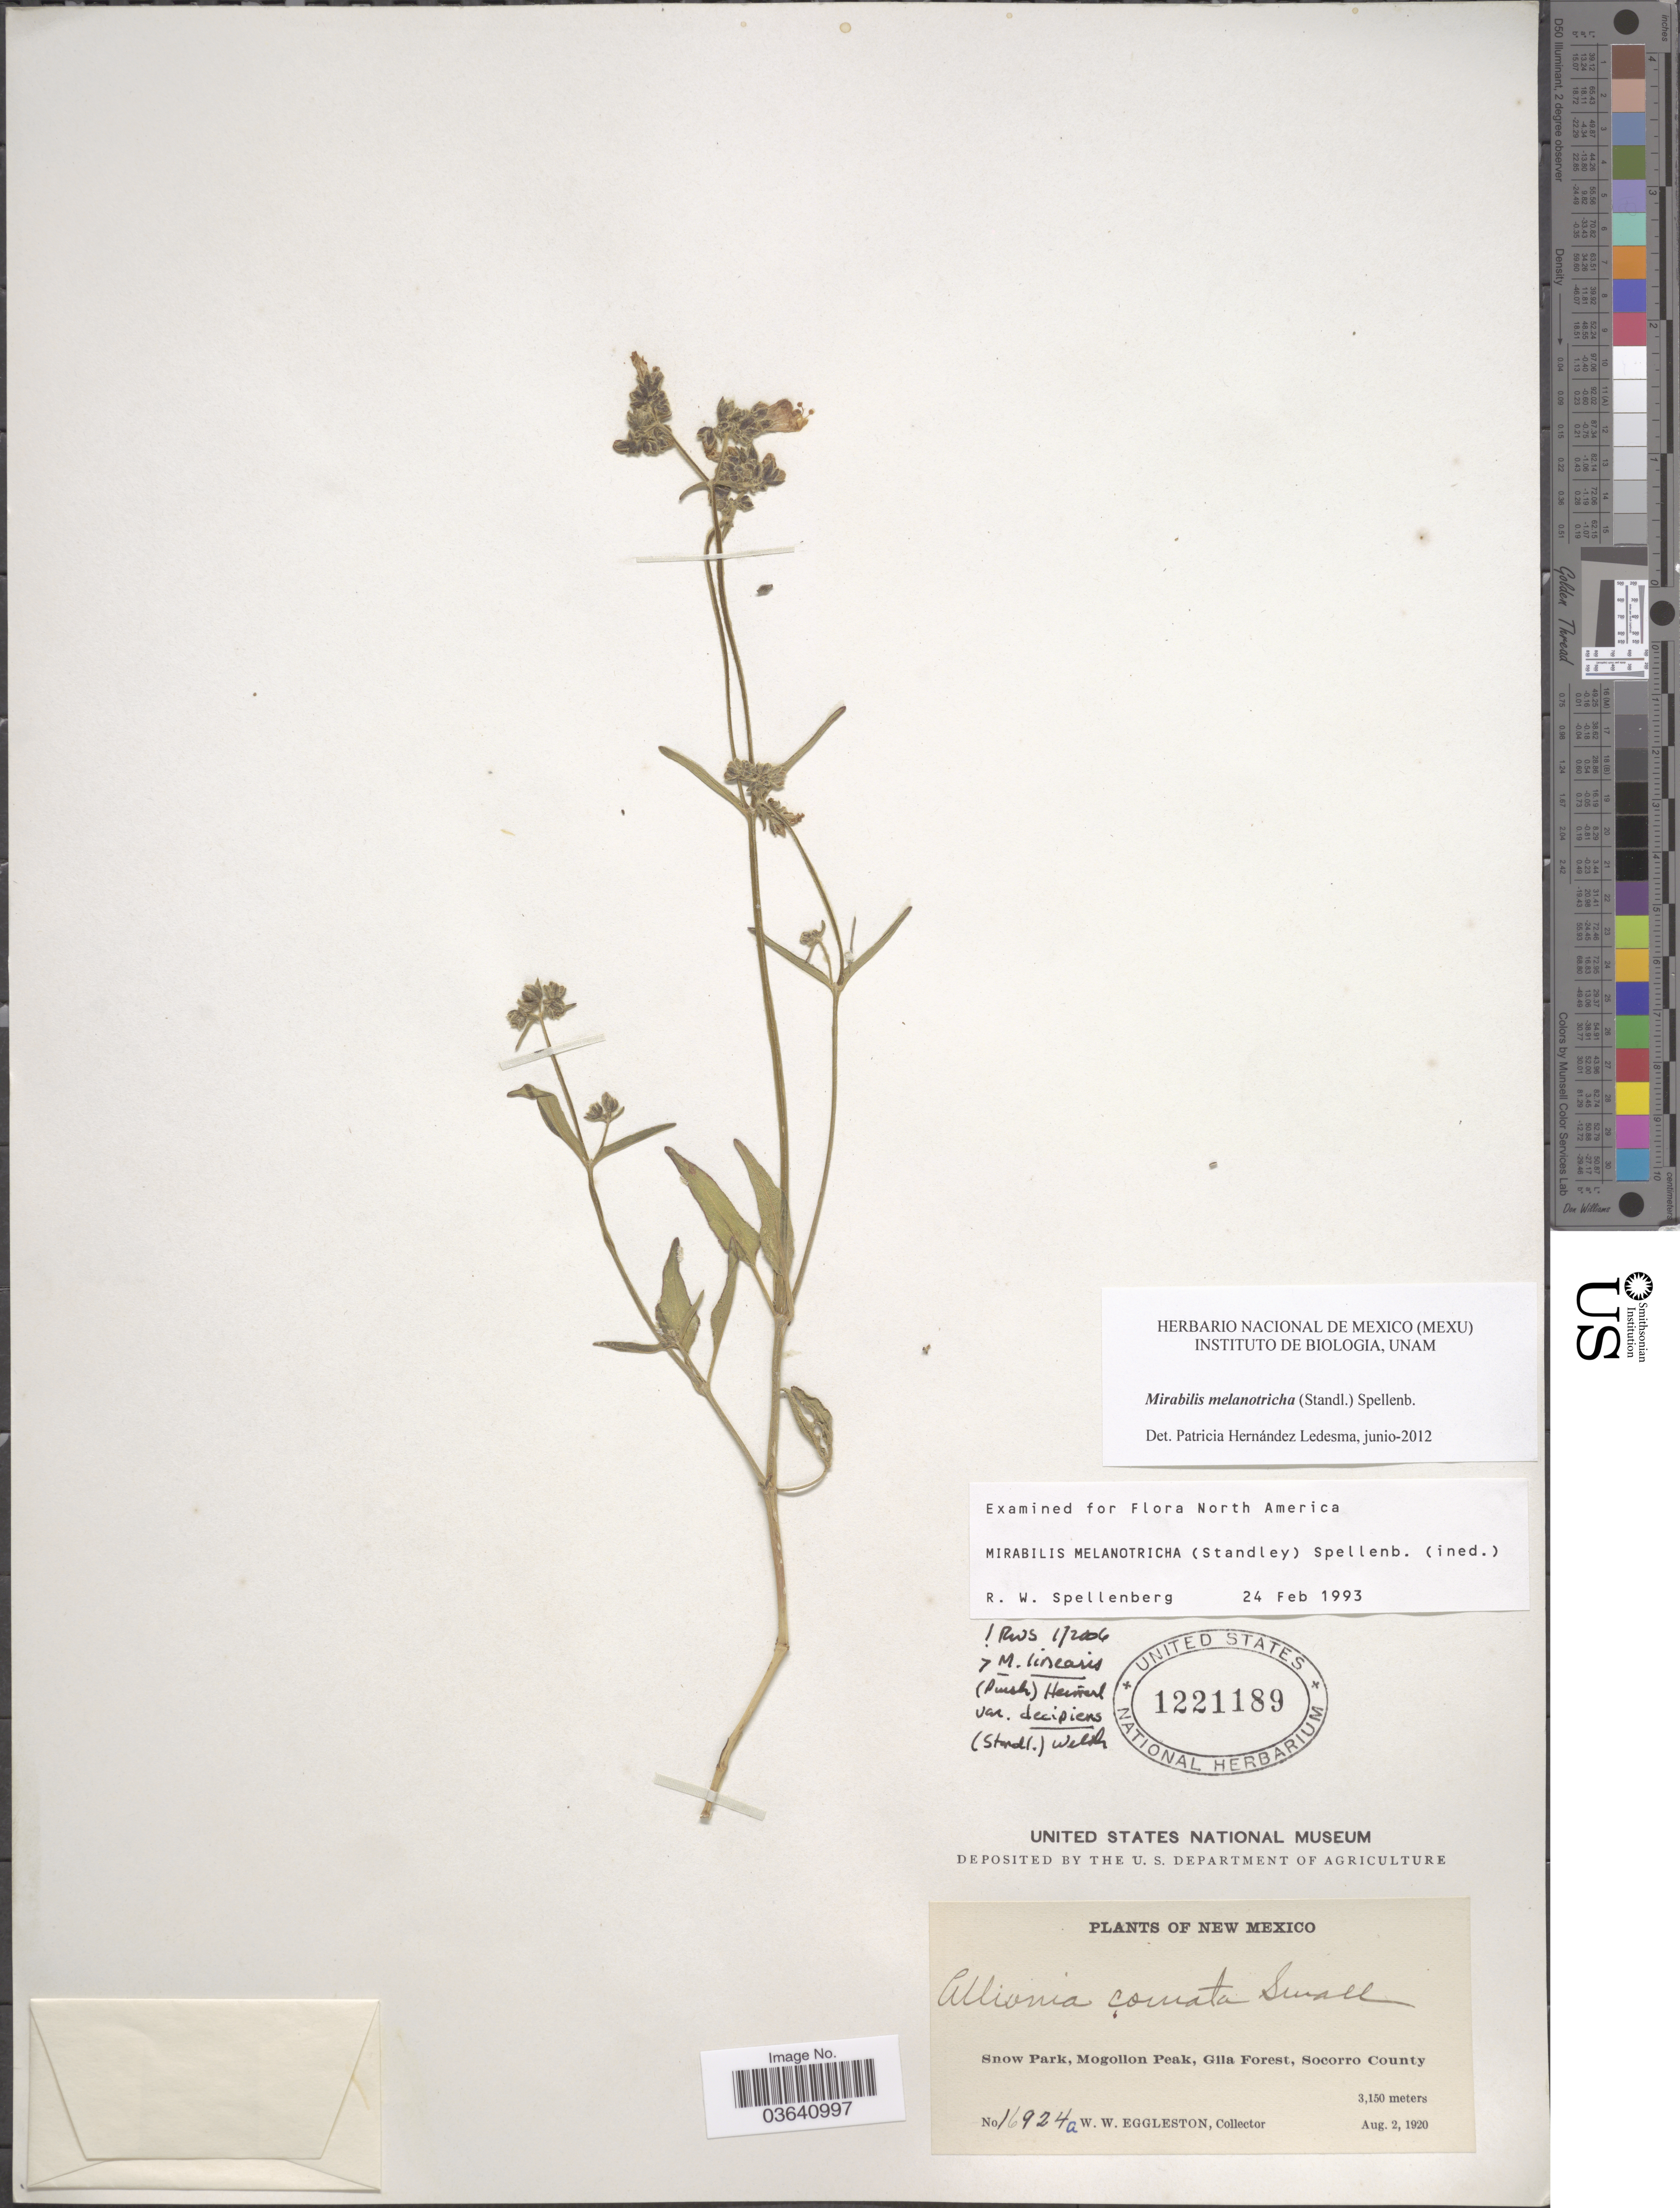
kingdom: Plantae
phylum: Tracheophyta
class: Magnoliopsida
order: Caryophyllales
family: Nyctaginaceae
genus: Mirabilis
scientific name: Mirabilis melanotricha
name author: (Standl.) Spellenb.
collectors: W. W. Eggleston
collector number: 16924a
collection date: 1920-08-02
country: United States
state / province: New Mexico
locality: Snow Park, Mogollon Peak, Gila Forest, Socorro County.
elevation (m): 3150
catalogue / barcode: US 1221189